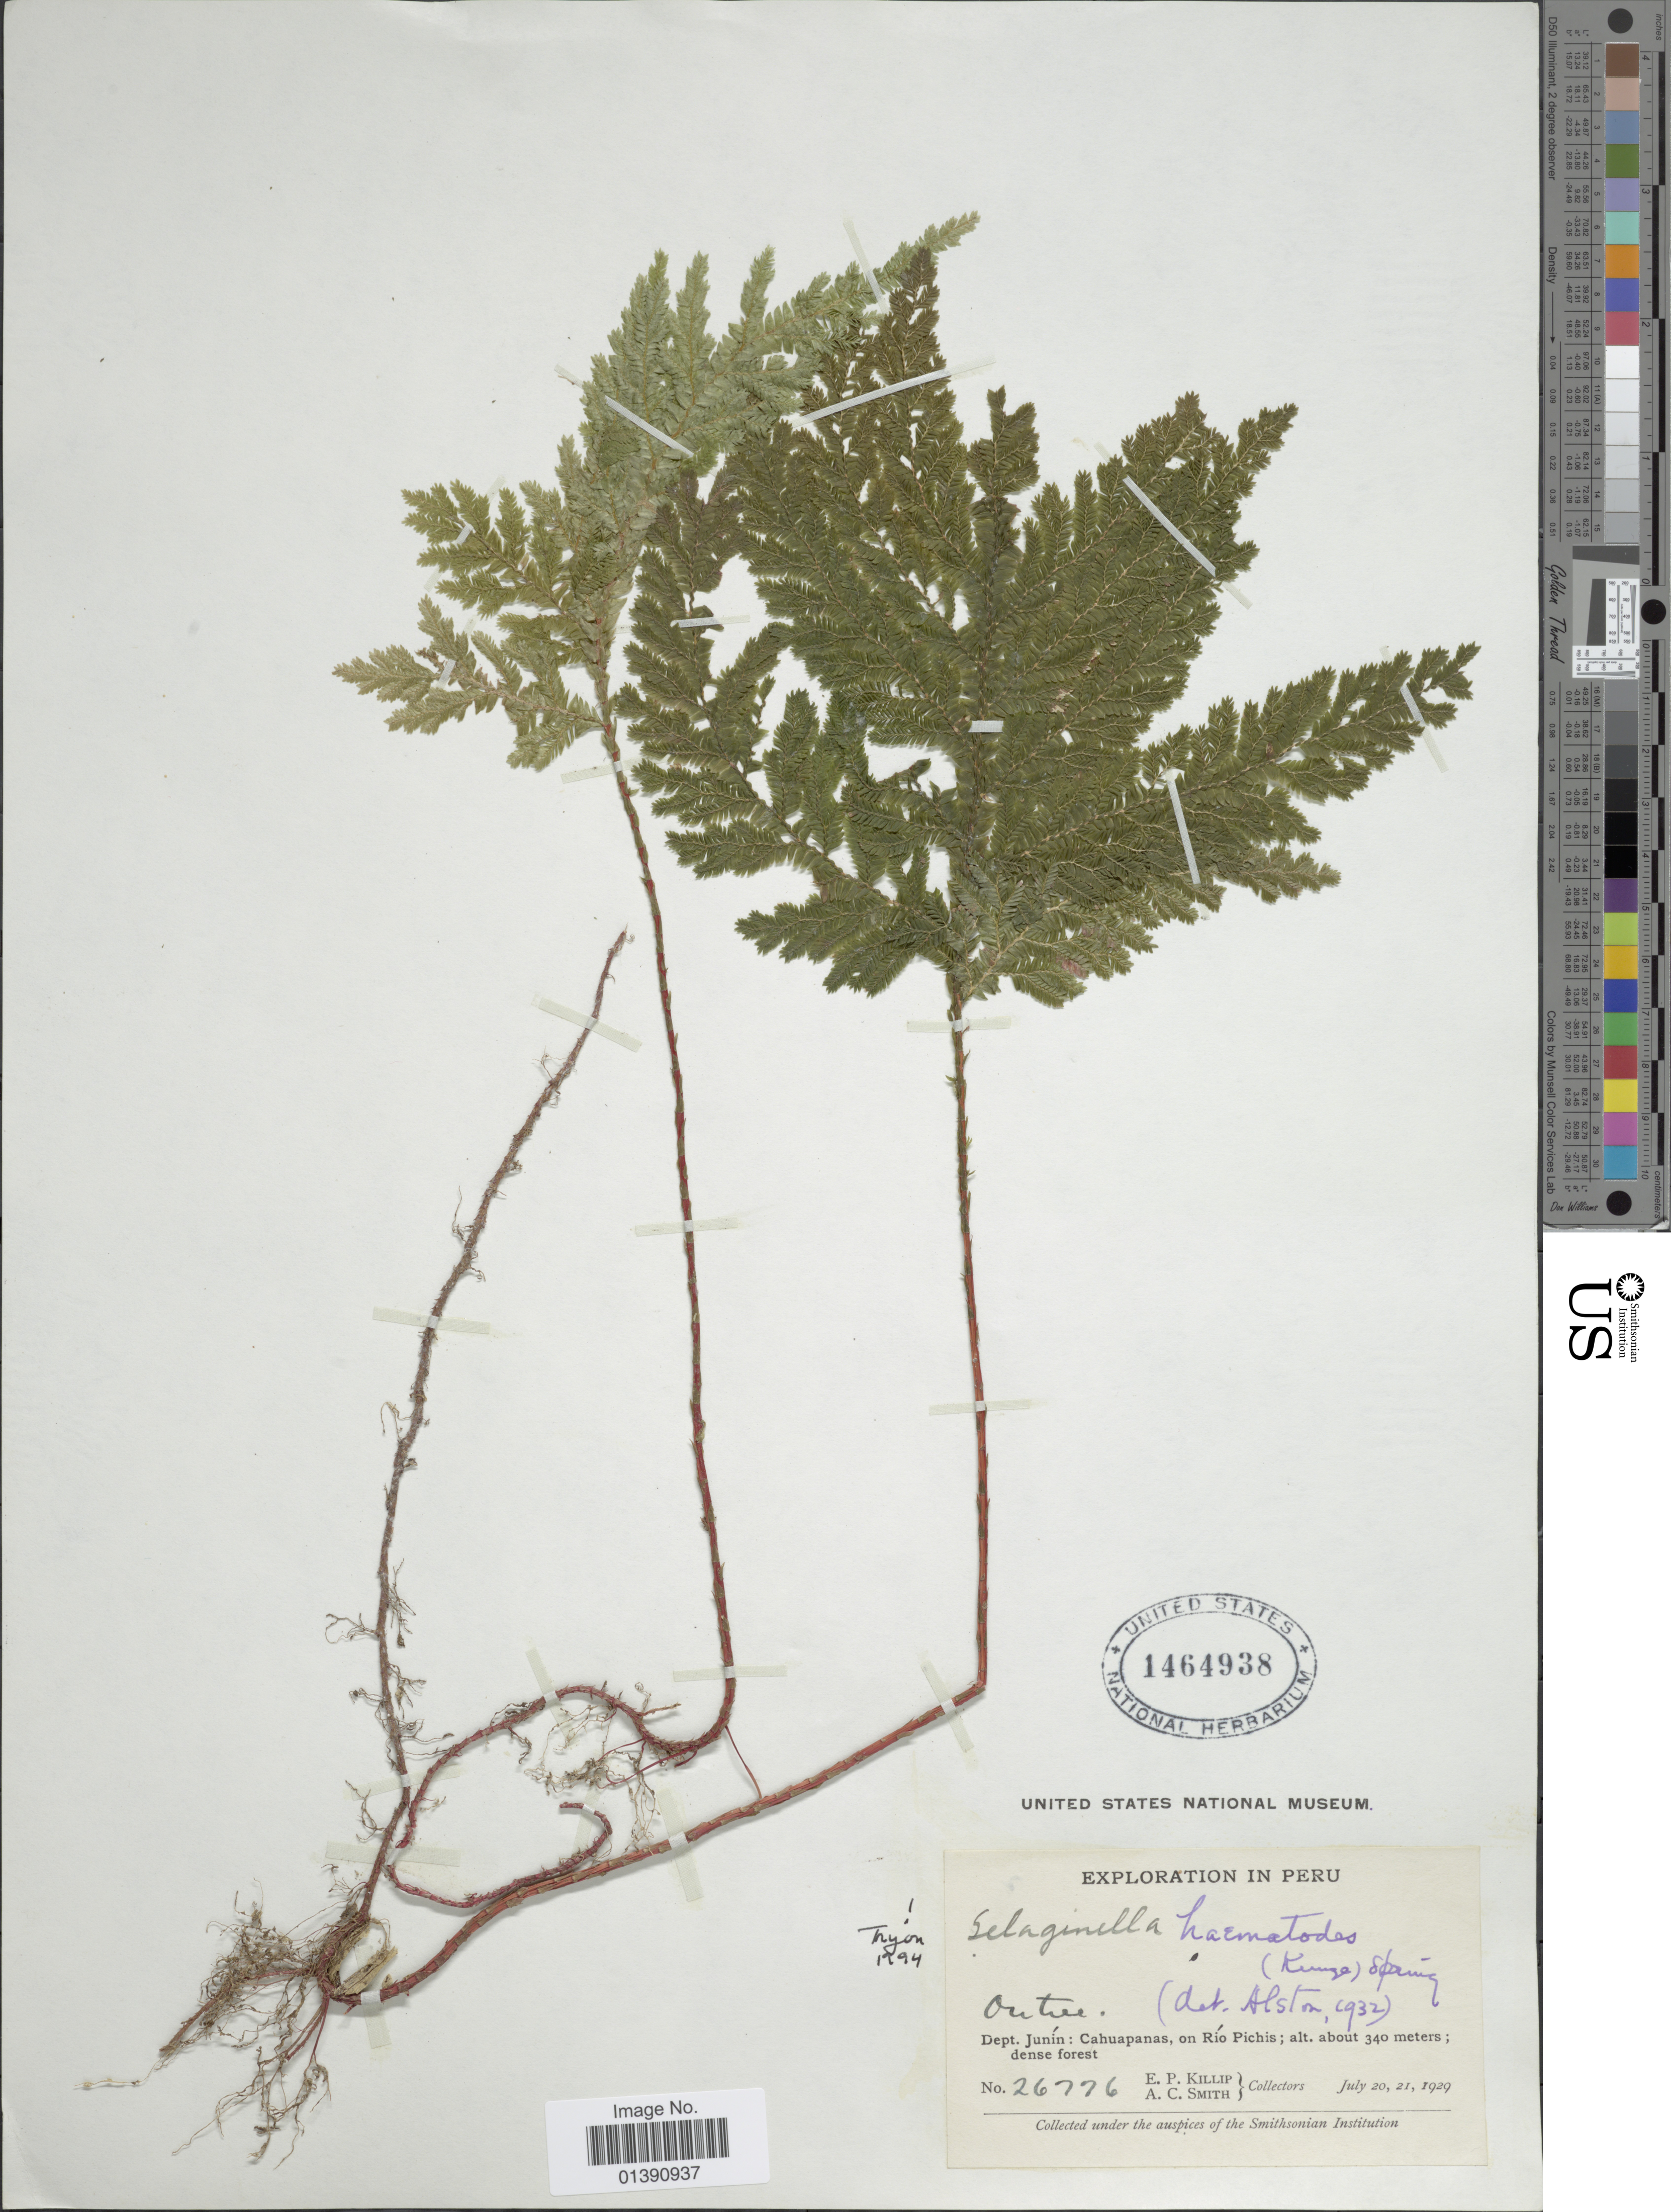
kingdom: Plantae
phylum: Tracheophyta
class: Lycopodiopsida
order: Selaginellales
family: Selaginellaceae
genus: Selaginella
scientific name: Selaginella haematodes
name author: (Kunze) Spring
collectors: E. P. Killip & A. C. Smith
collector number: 26776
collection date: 1929-07-20/1929-07-21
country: Peru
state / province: Junín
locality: Cahuapanas, on Río Pichis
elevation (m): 340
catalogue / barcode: US 1464938